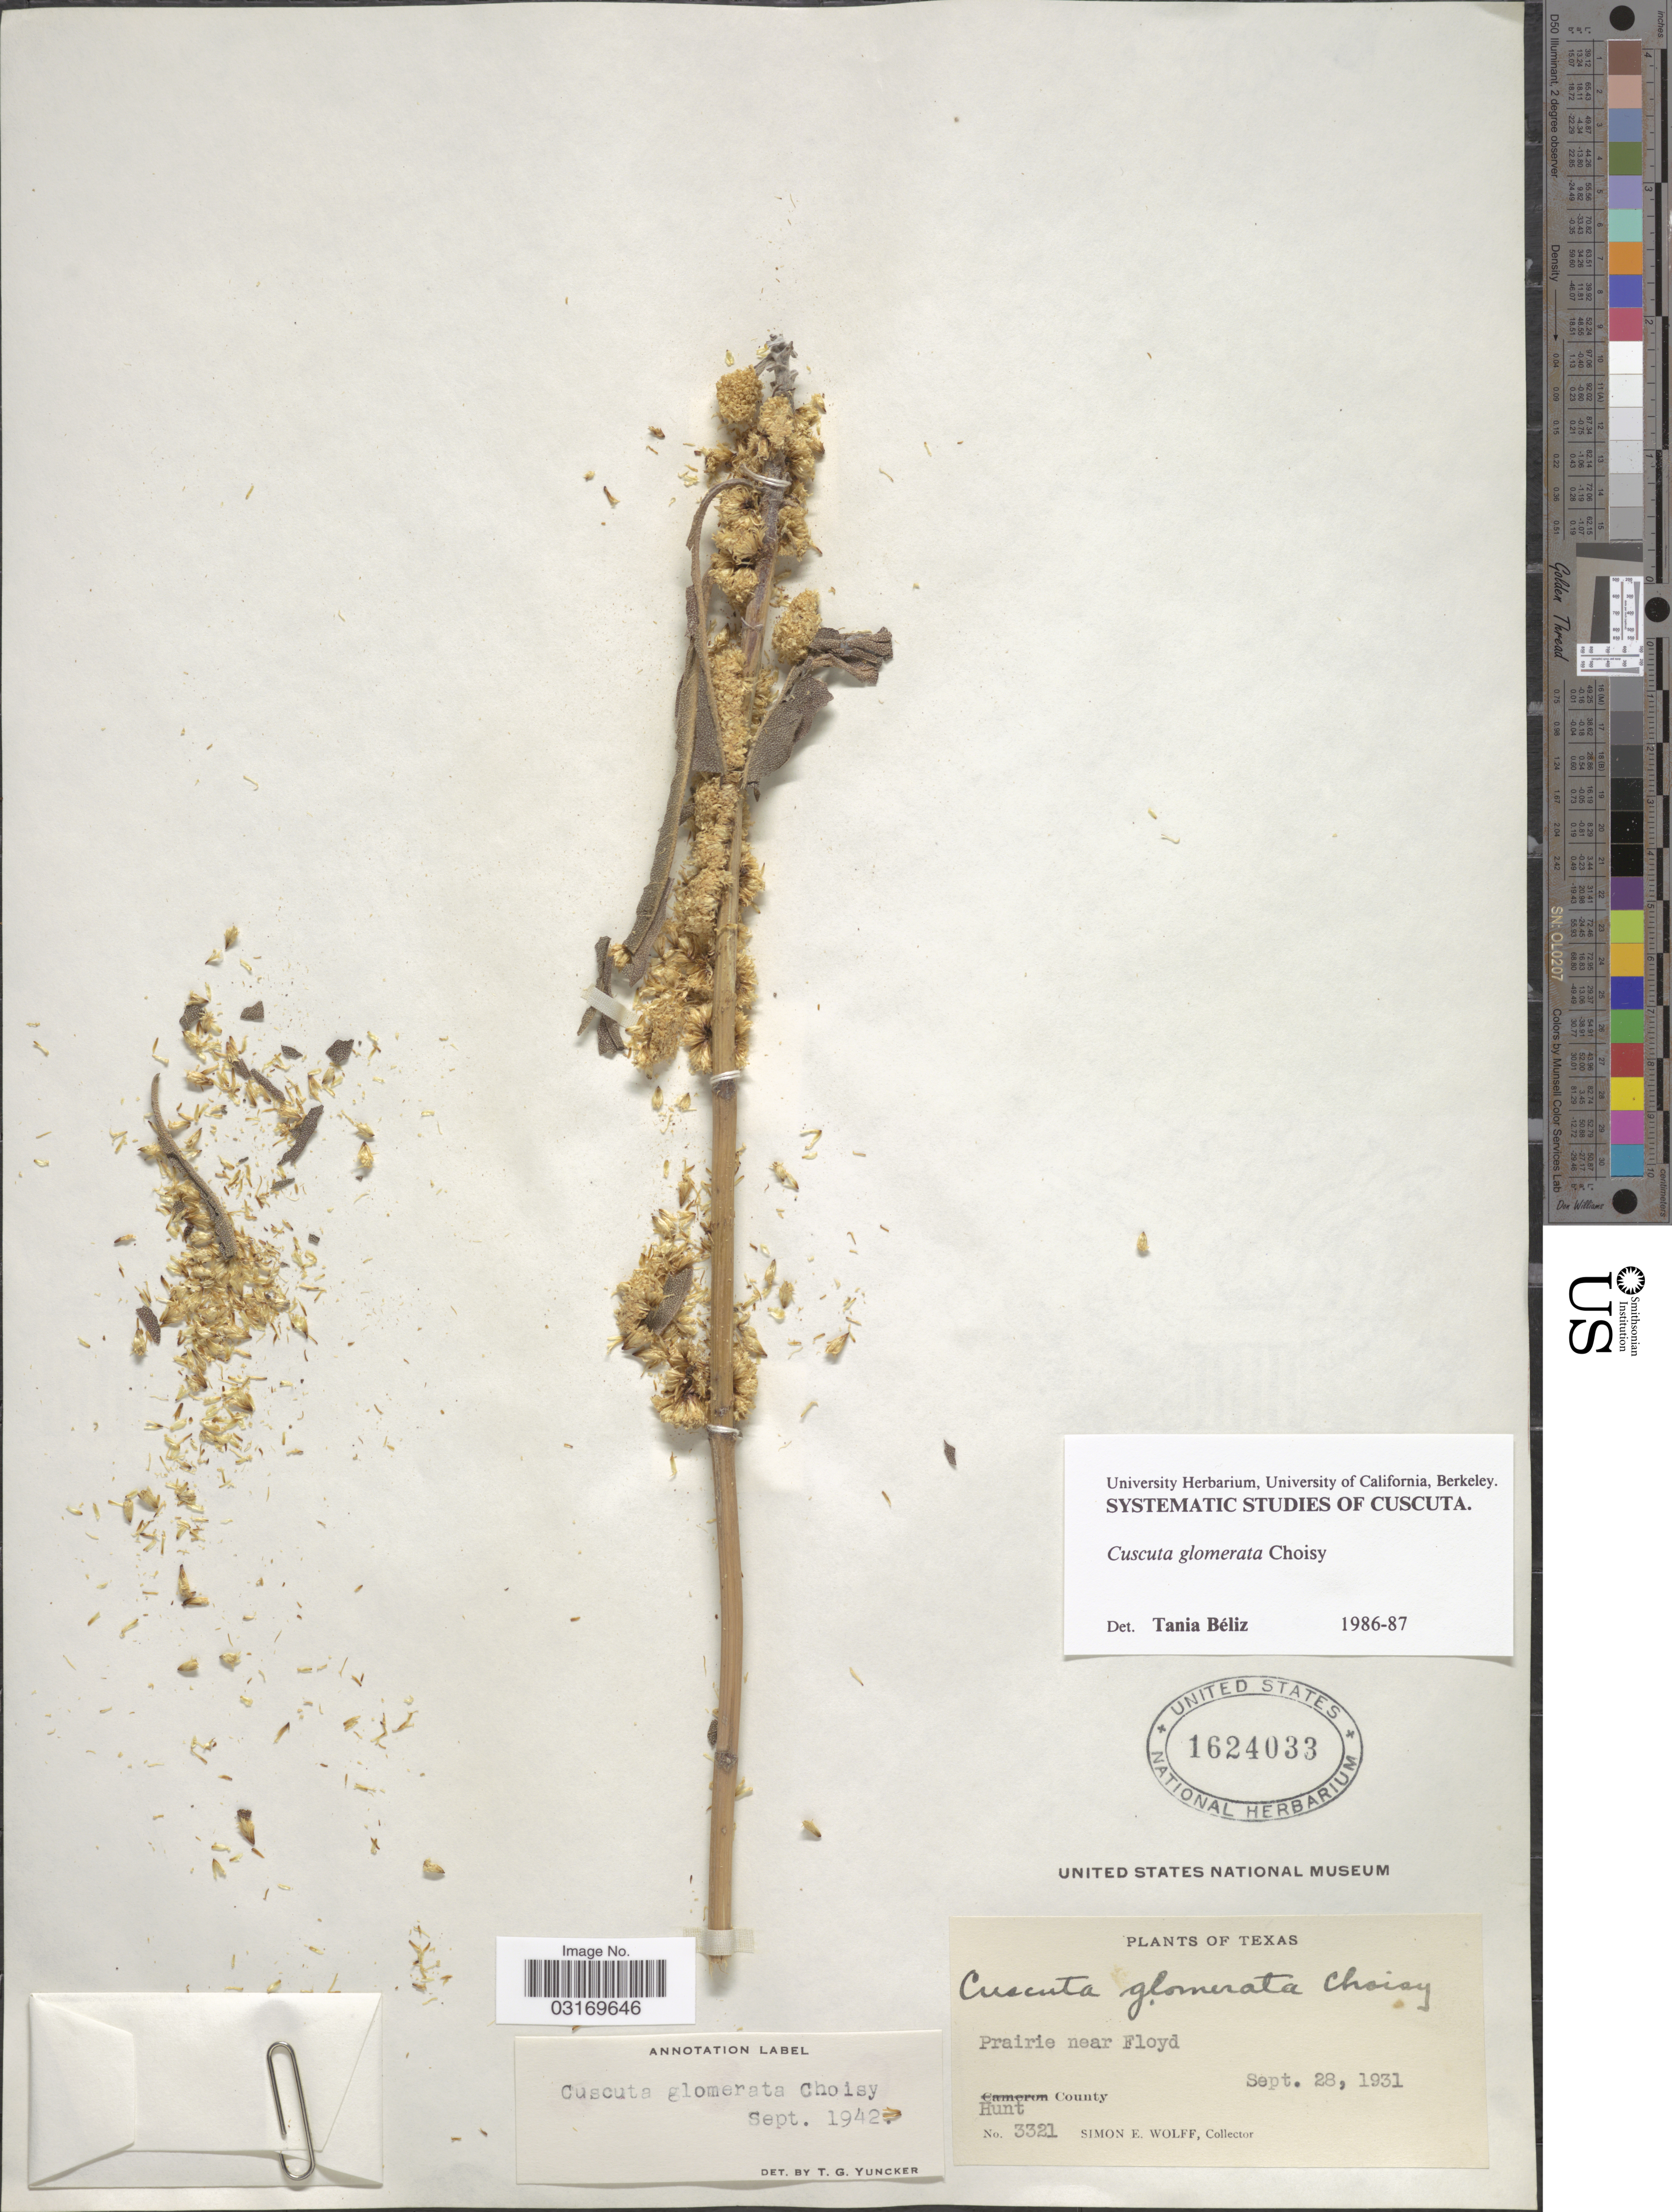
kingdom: Plantae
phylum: Tracheophyta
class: Magnoliopsida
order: Solanales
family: Convolvulaceae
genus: Cuscuta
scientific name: Cuscuta glomerata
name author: Chris.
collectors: S. E. Wolff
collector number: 3321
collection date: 1931-09-28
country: United States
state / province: Texas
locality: Prairie near Floyd. Hunt County.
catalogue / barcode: US 1624033